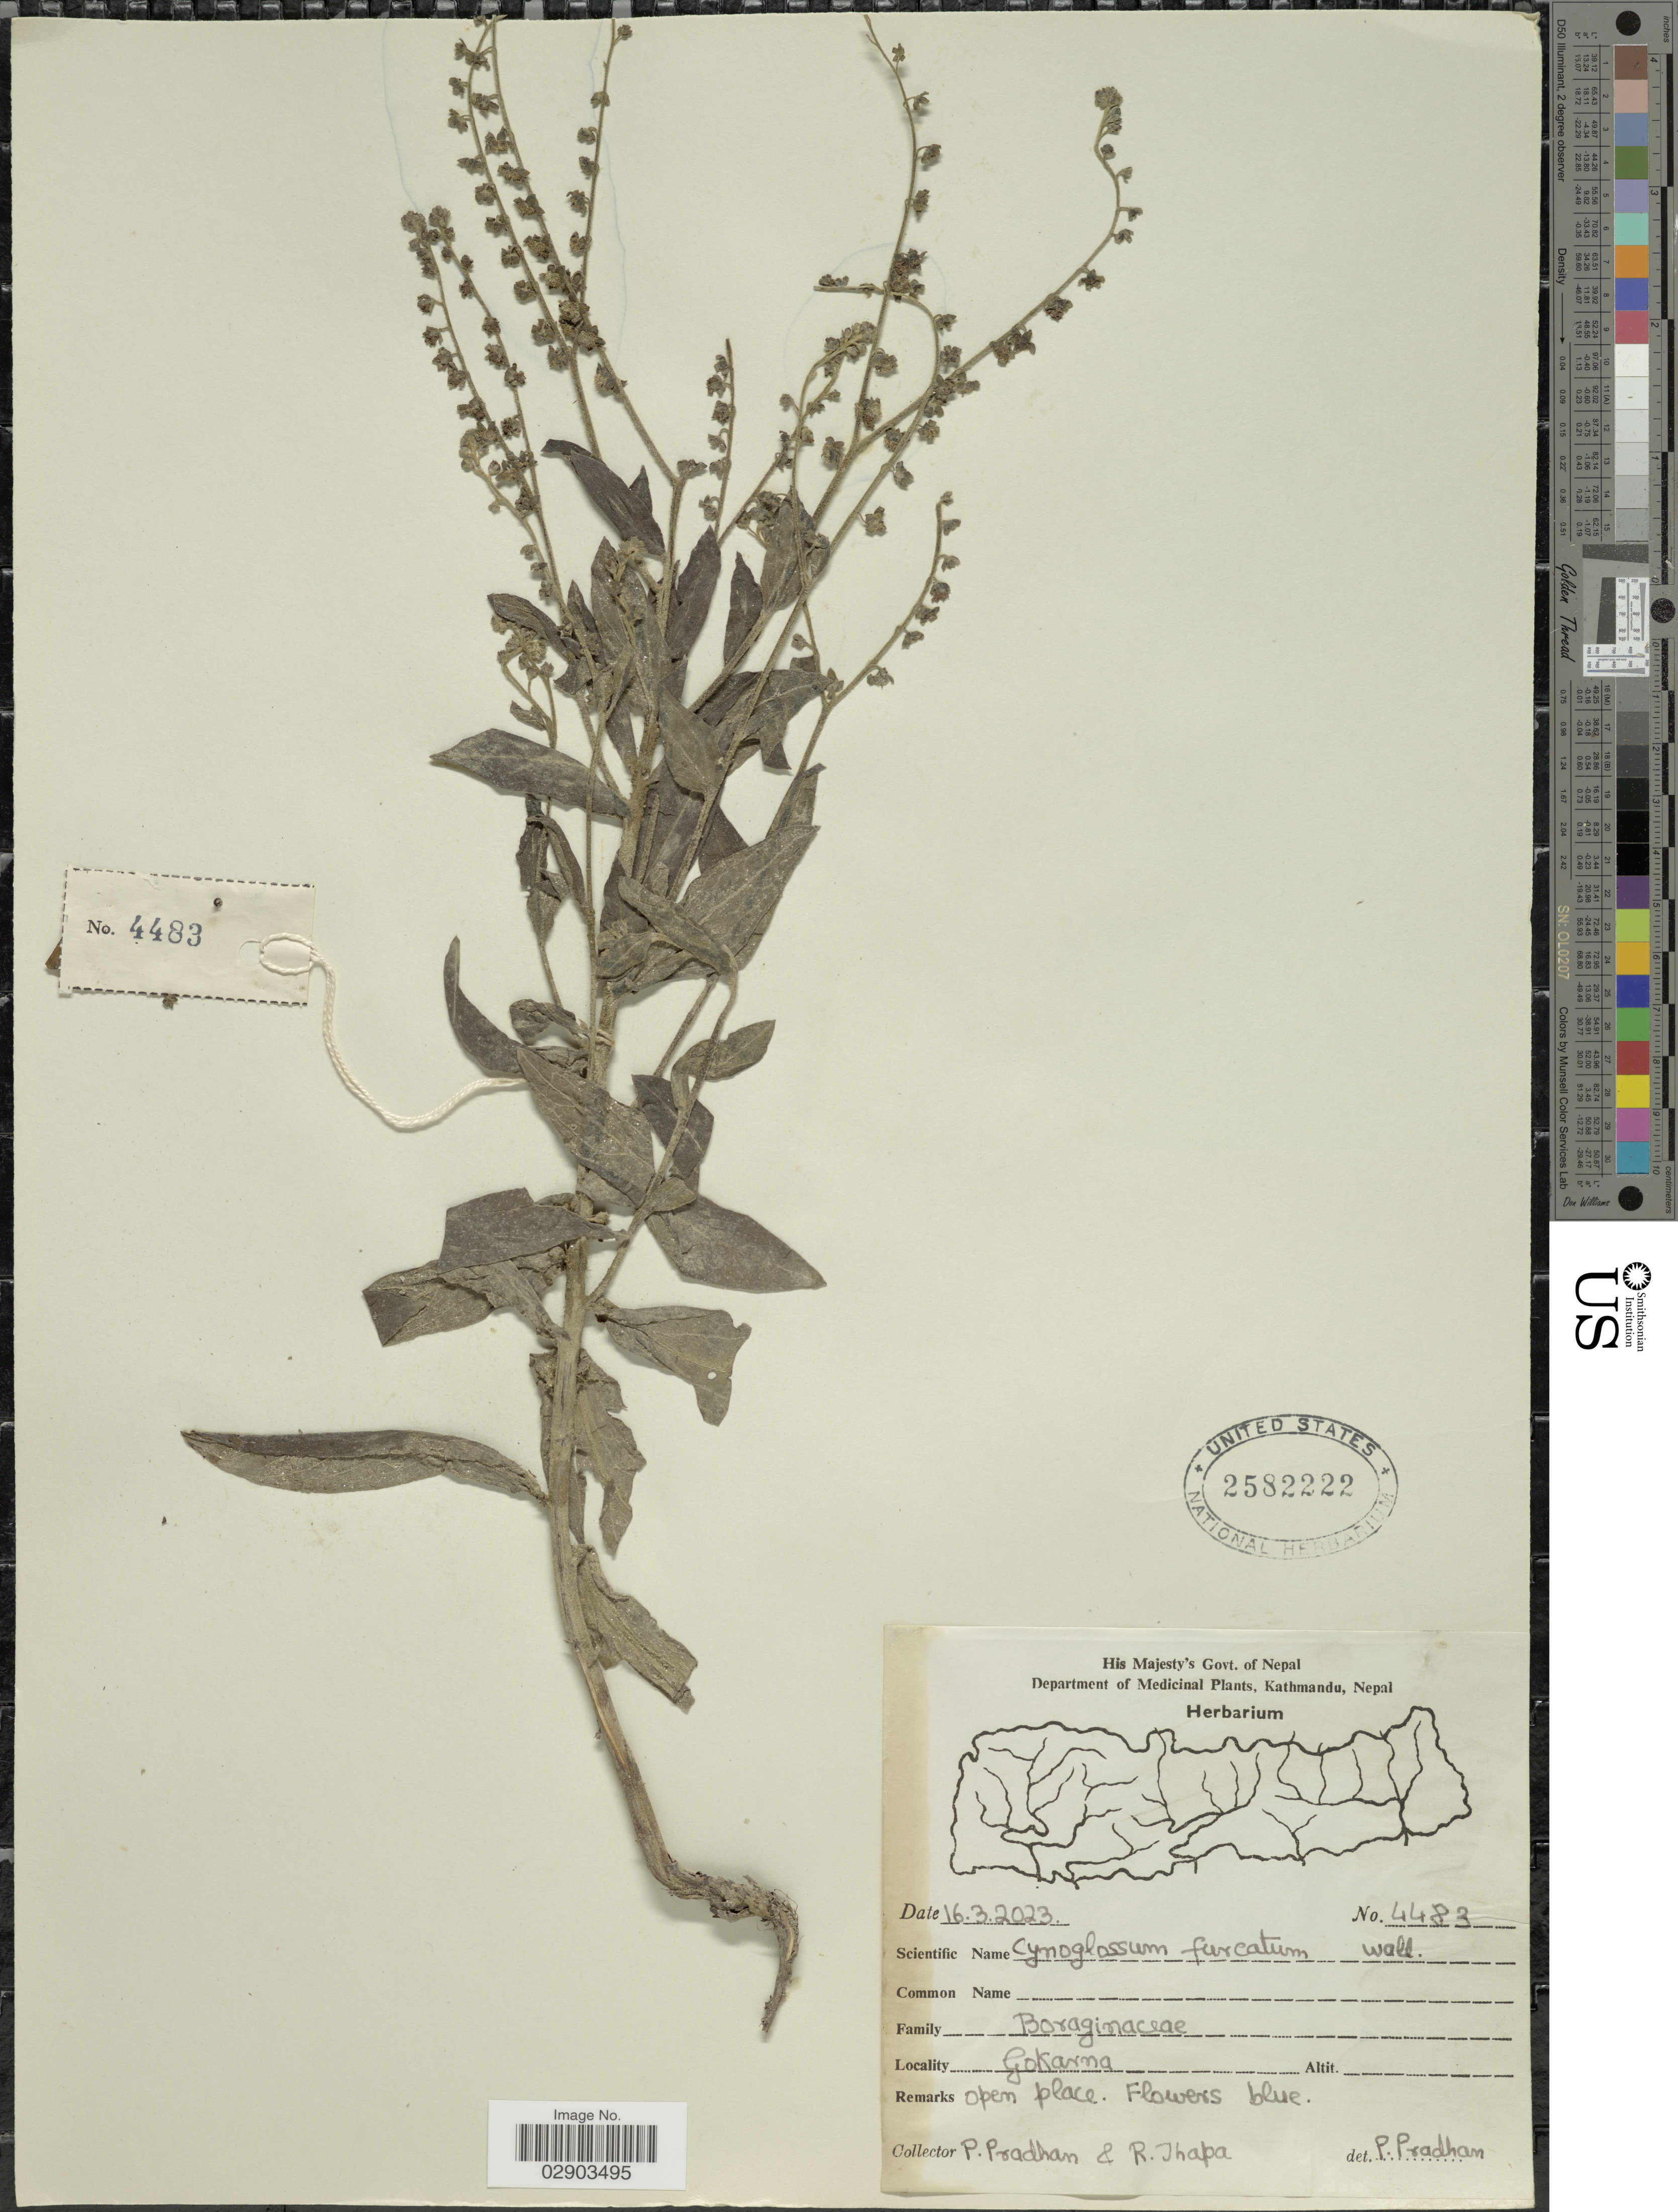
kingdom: Plantae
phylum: Tracheophyta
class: Magnoliopsida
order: Boraginales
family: Boraginaceae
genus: Cynoglossum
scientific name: Cynoglossum furcatum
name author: Wall.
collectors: P. Pradhan & R. Thapa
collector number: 4483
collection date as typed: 16.3.2023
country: Nepal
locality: Gokarna.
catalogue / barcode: US 2582222